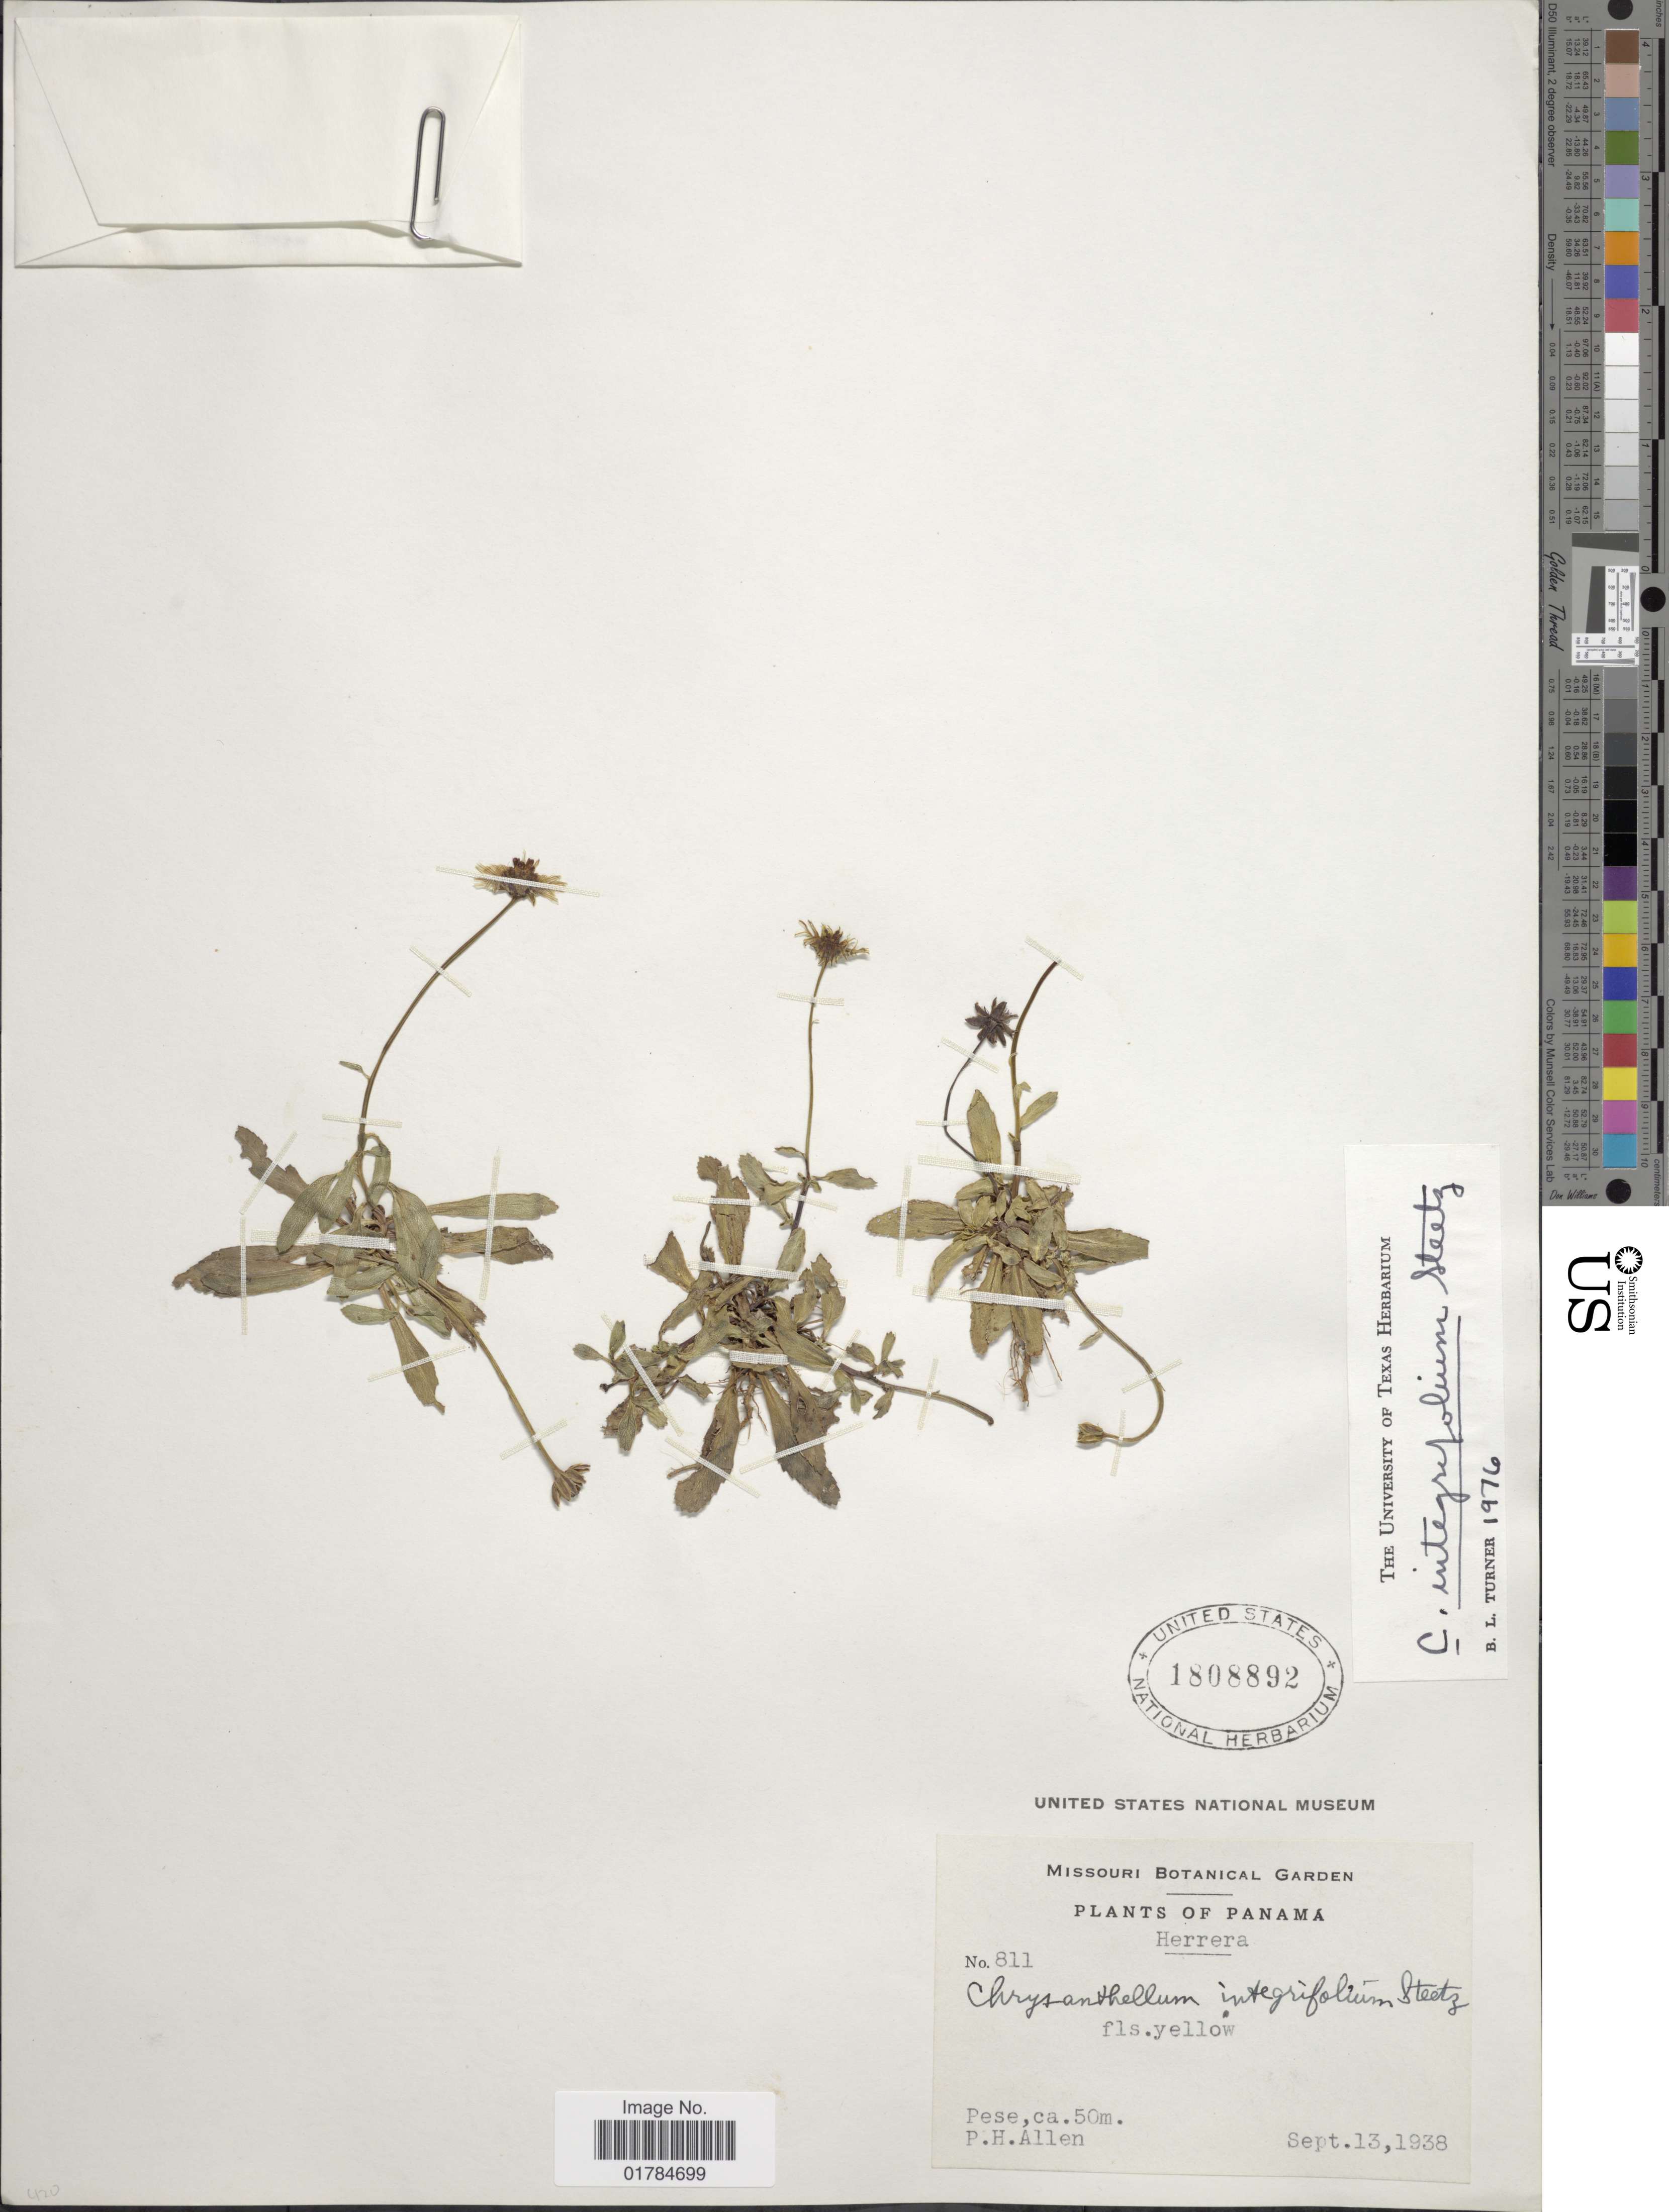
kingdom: Plantae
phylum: Tracheophyta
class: Magnoliopsida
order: Asterales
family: Asteraceae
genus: Chrysanthellum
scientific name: Chrysanthellum integrifolium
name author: Steetz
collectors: P. H. Allen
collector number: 811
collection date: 1938-09-13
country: Panama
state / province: Herrera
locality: Pese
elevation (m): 50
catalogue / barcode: US 1808892